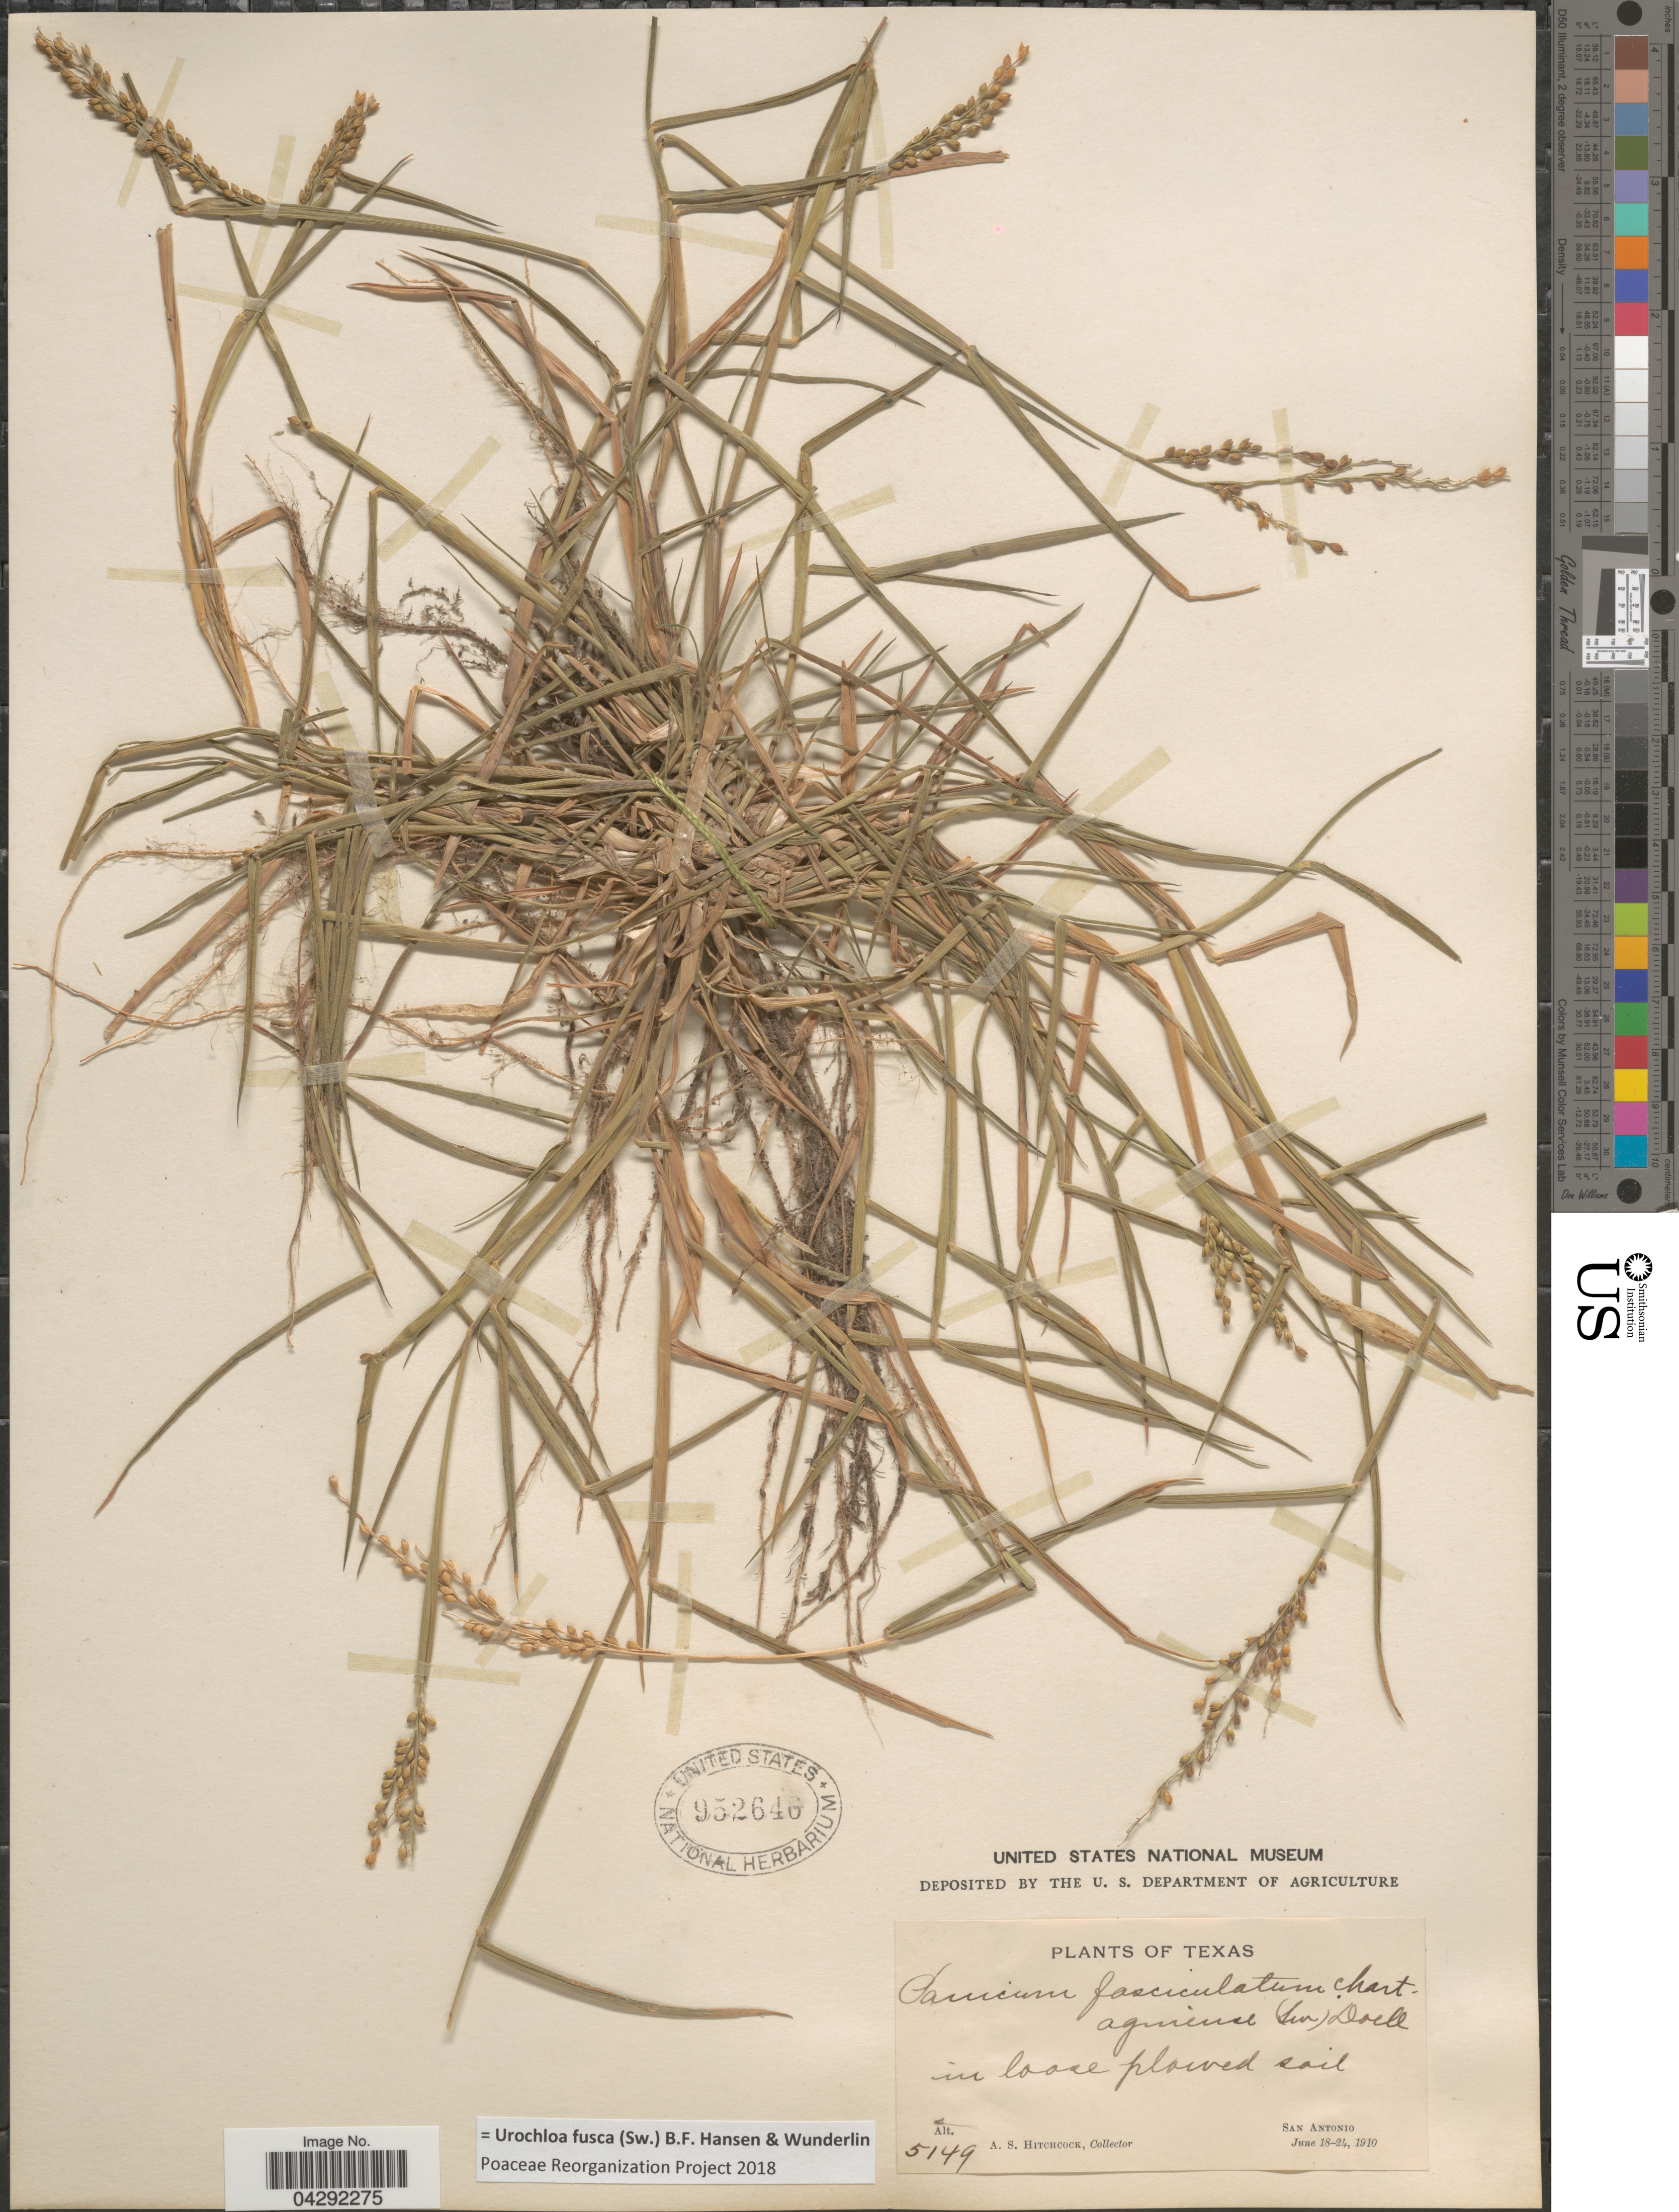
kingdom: Plantae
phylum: Tracheophyta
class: Liliopsida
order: Poales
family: Poaceae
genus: Urochloa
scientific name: Urochloa fusca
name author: (Sw.) B.F. Hansen & Wunderlin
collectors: A. S. Hitchcock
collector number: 5149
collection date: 1910-06-18/1910-06-24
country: United States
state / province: Texas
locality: San Antonio.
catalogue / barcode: US 952646